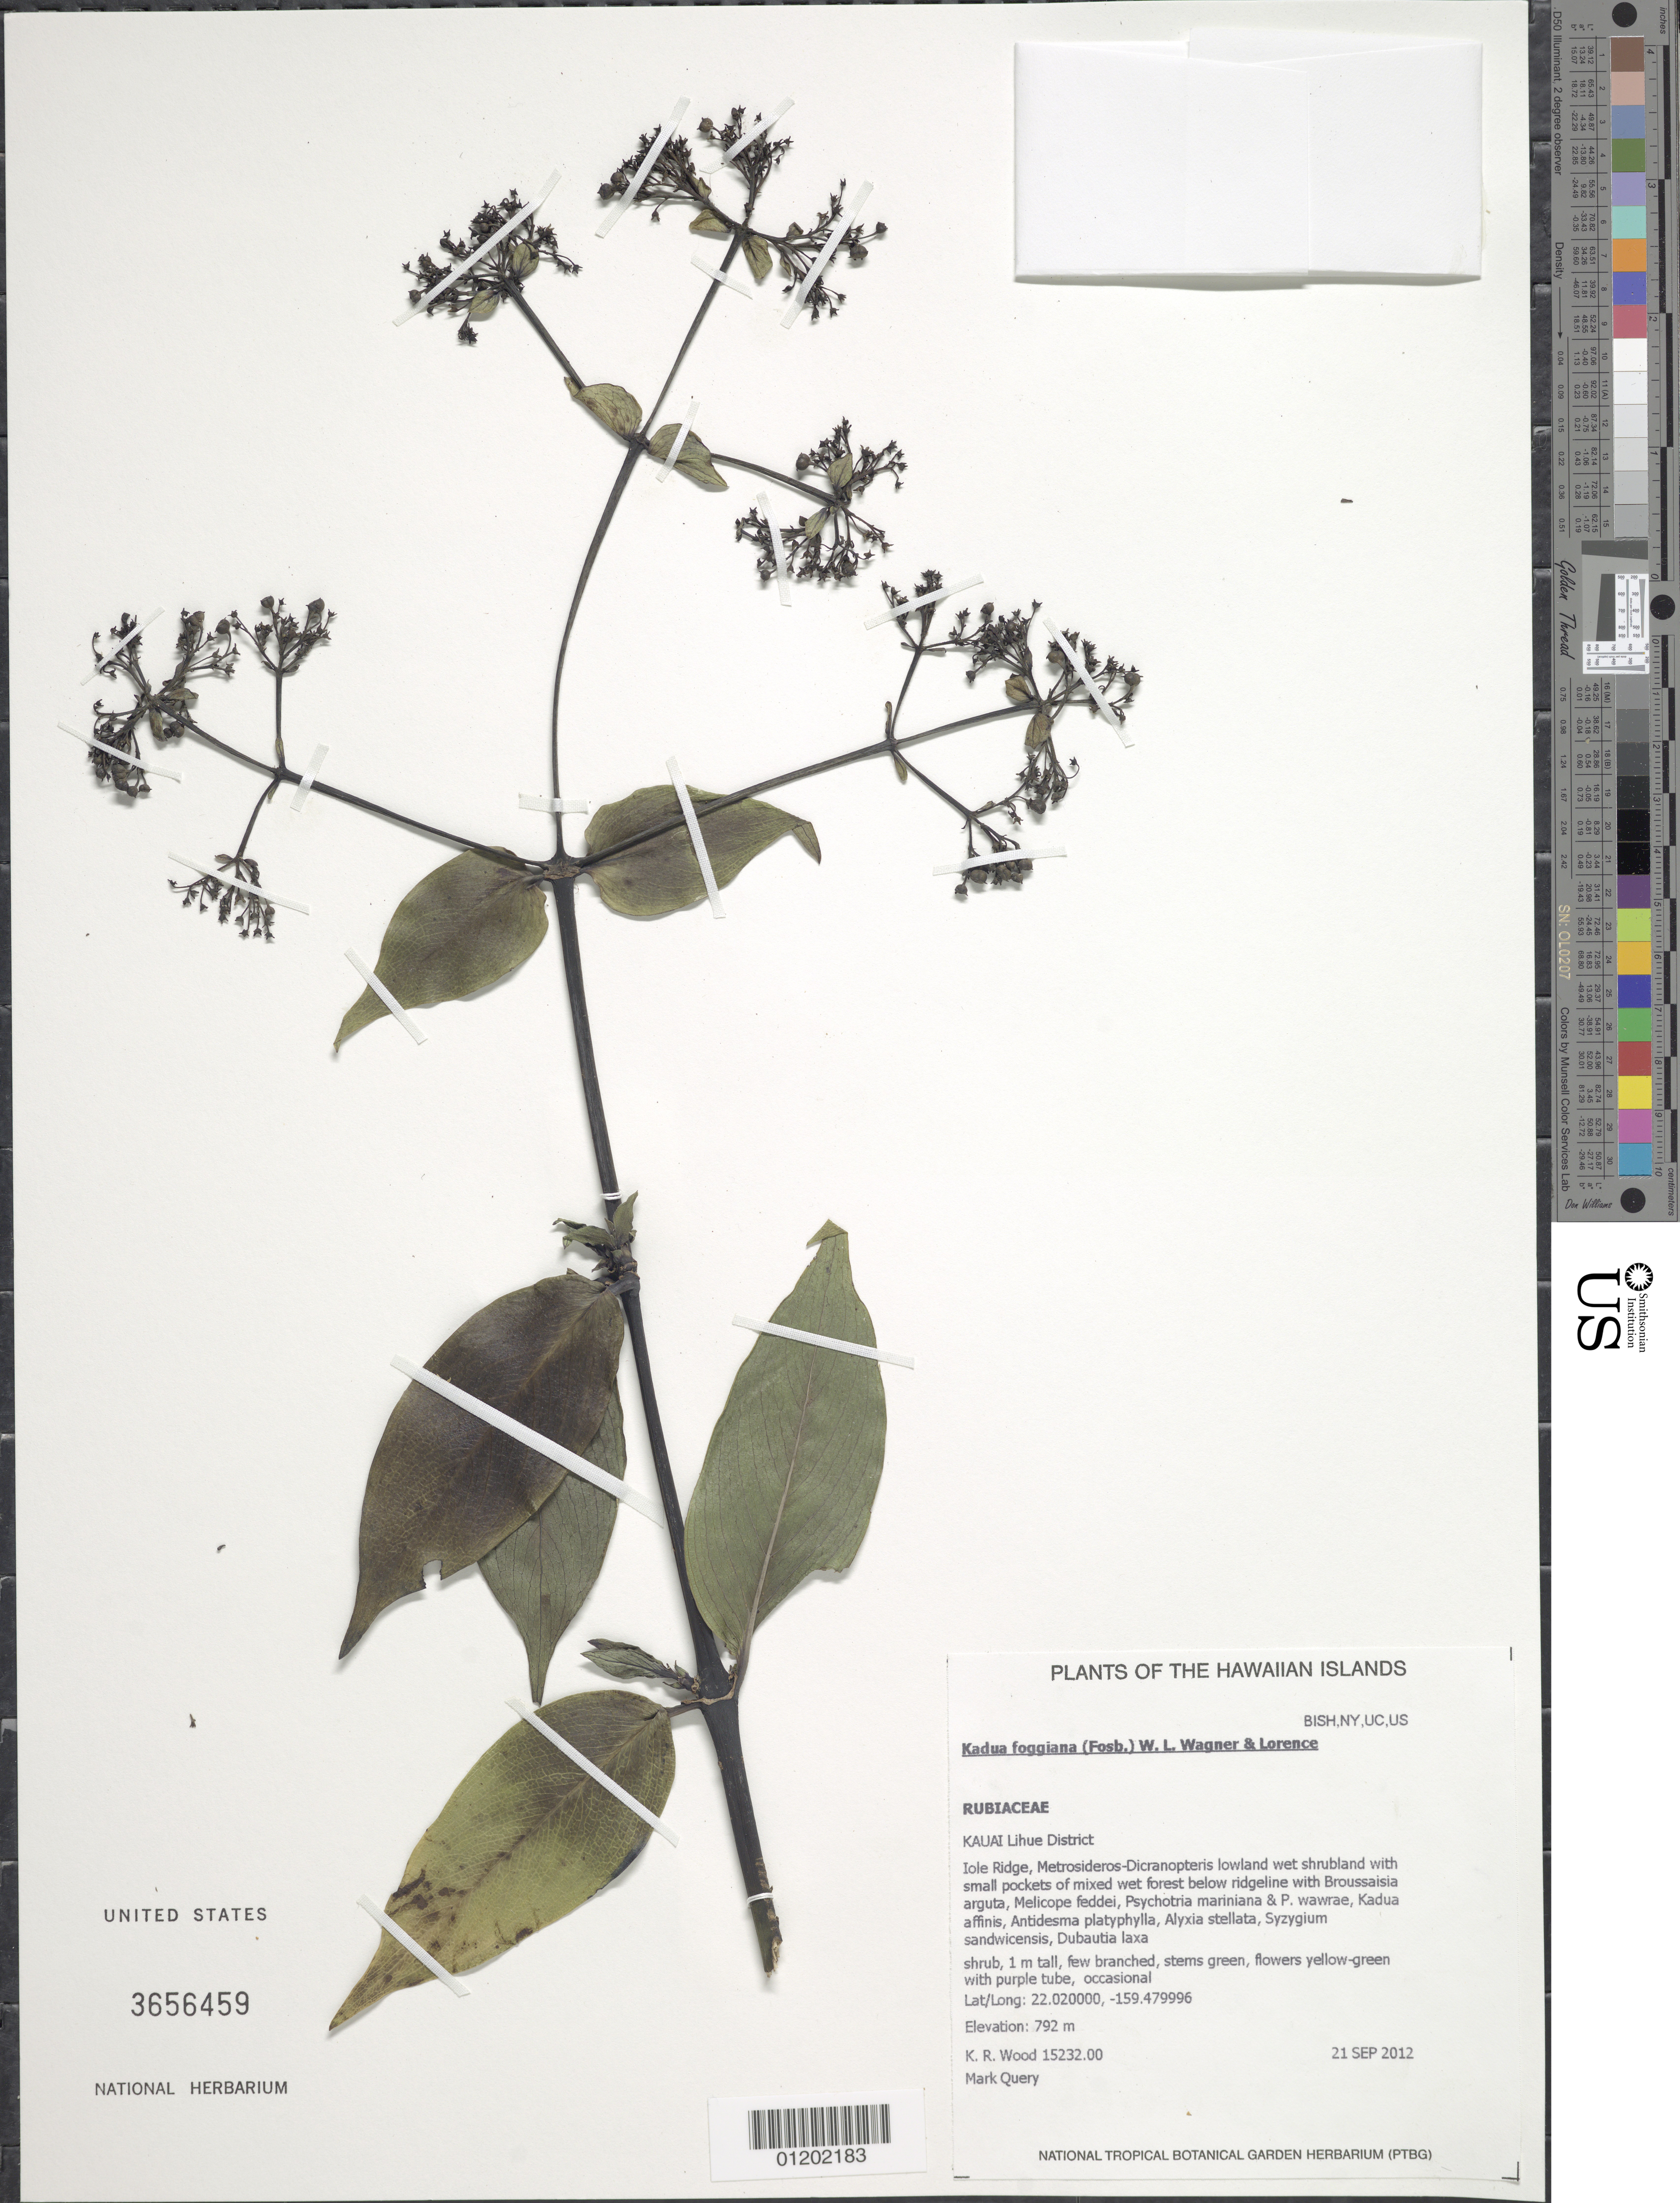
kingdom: Plantae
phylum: Tracheophyta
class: Magnoliopsida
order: Gentianales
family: Rubiaceae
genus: Kadua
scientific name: Kadua foggiana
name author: (Fosberg) W.L. Wagner & Lorence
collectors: K. R. Wood & M. Query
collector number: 15232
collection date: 2012-09-21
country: United States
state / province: Hawaii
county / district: Kauai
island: Kaua'i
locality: Lihue District, Iole Ridge.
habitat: Lowland wet shrubland.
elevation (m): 792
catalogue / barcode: US 3656459